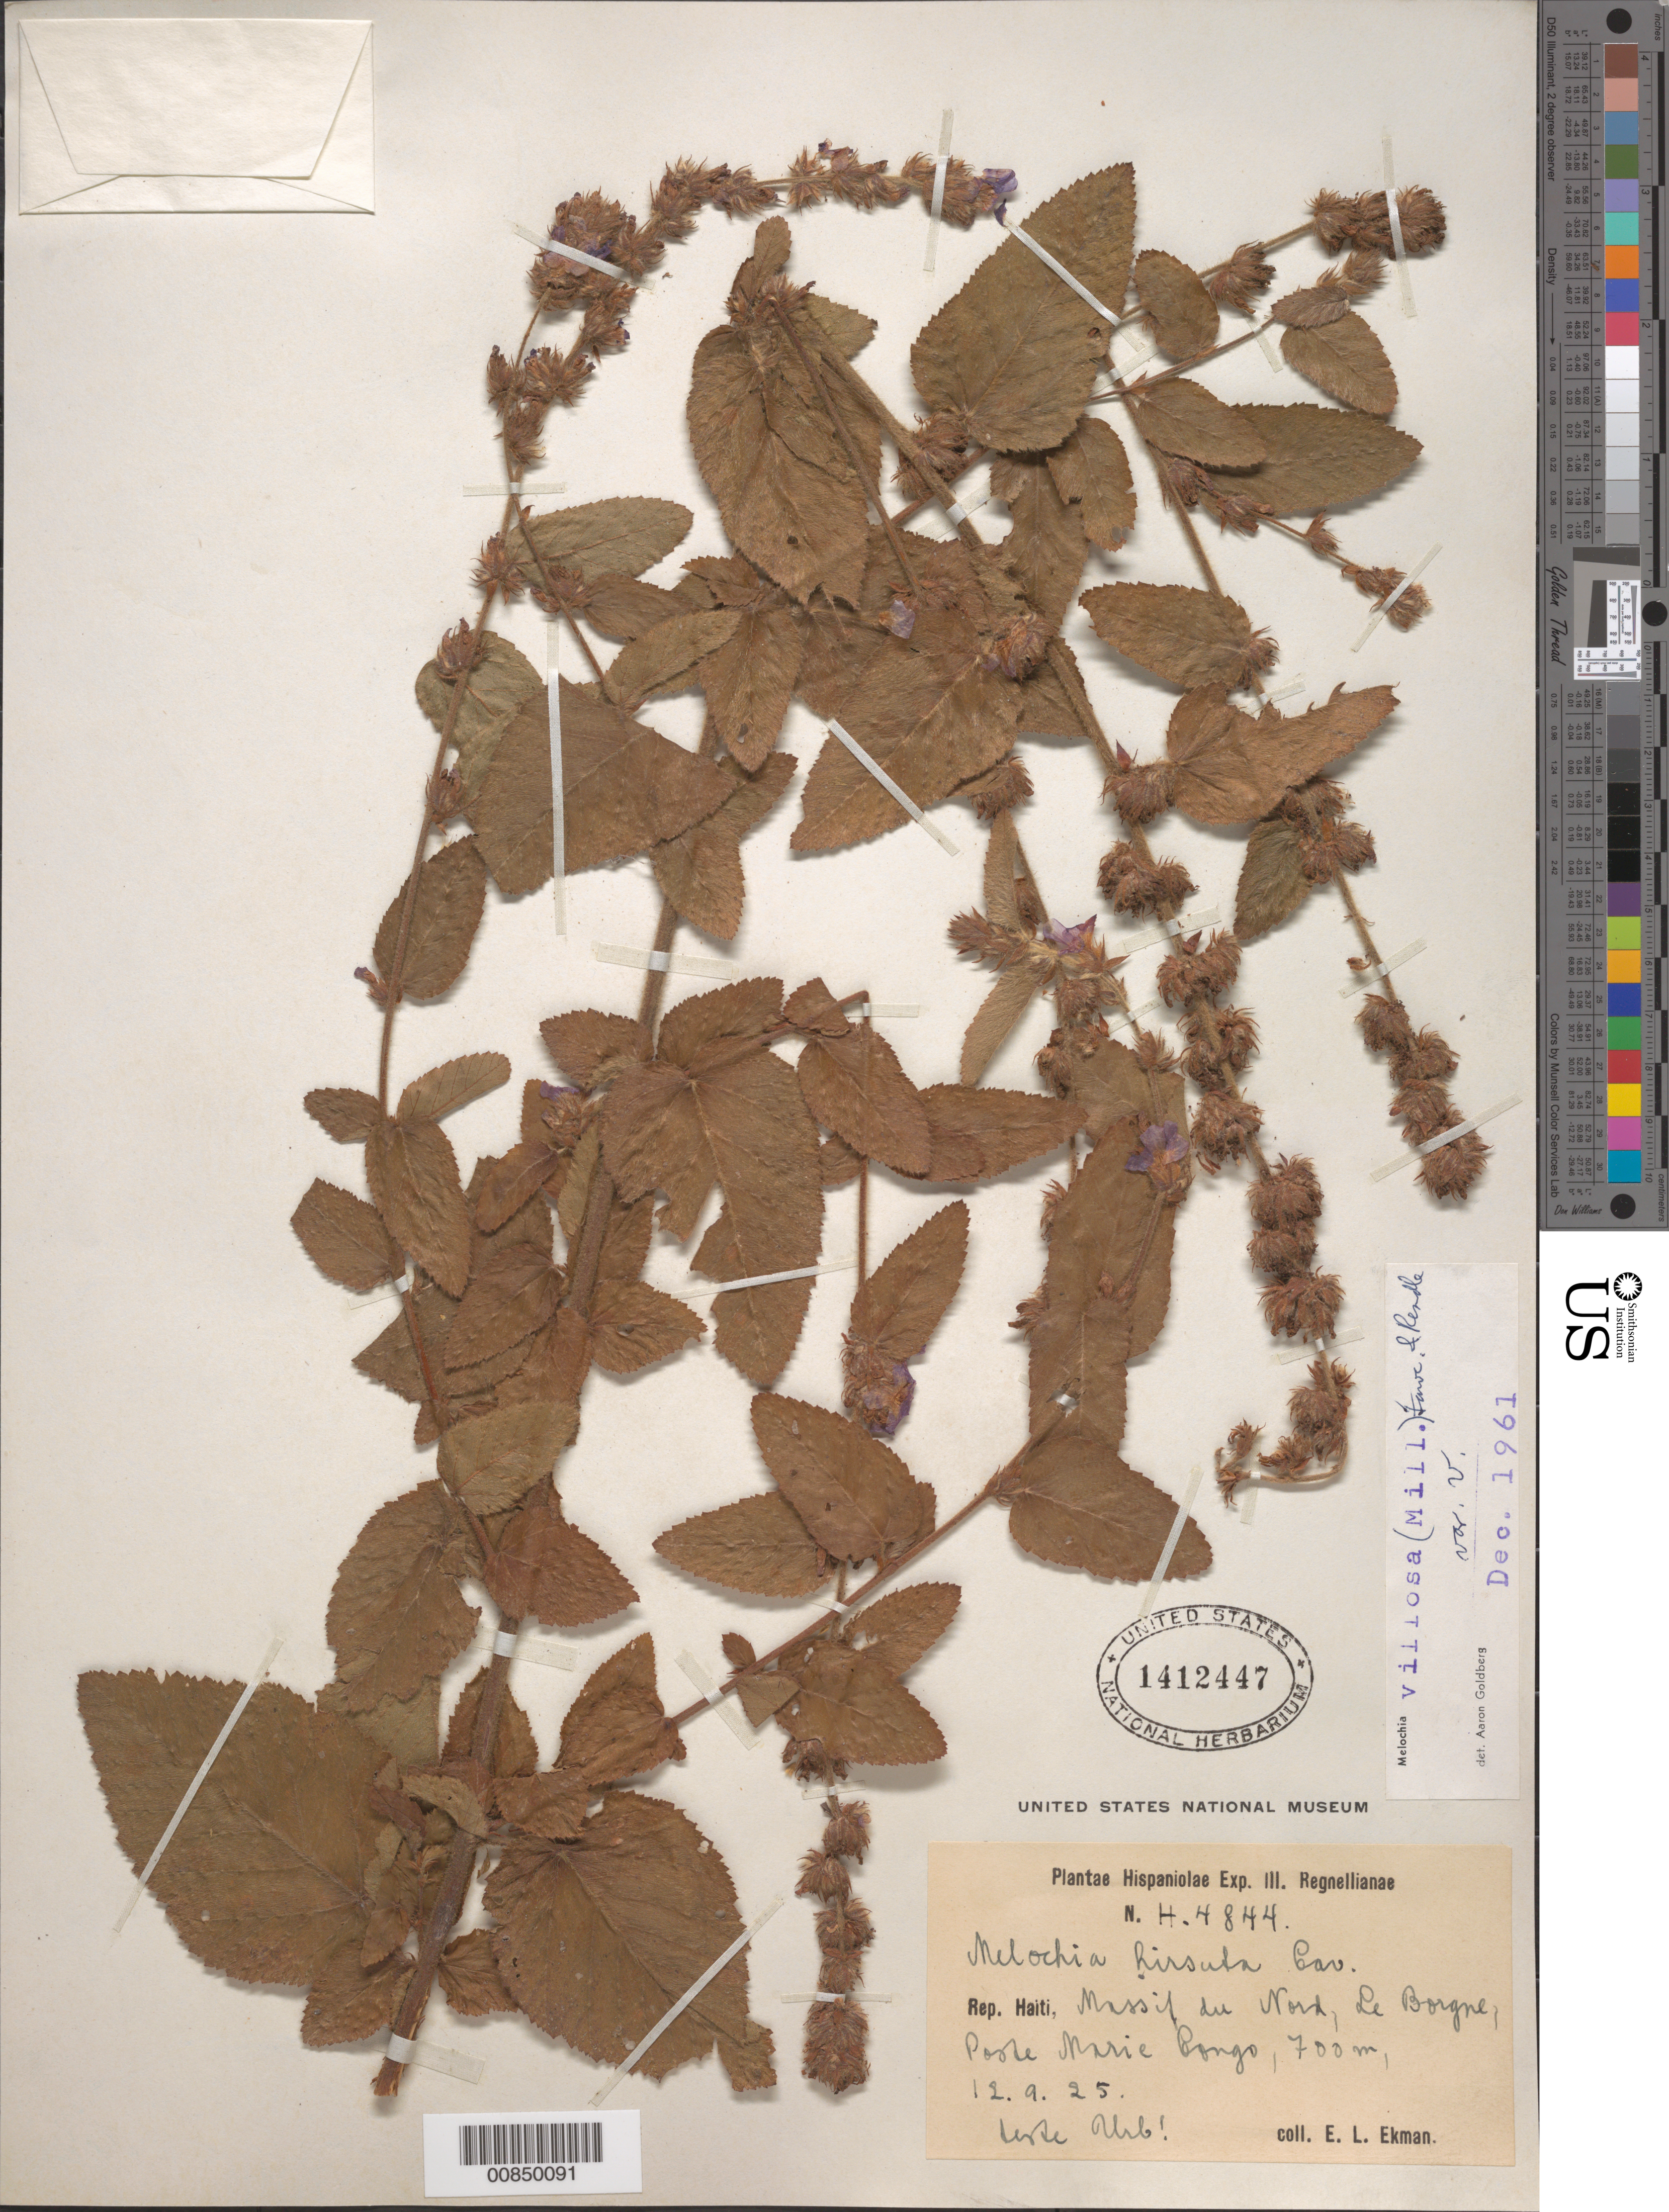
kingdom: Plantae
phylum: Tracheophyta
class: Magnoliopsida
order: Malvales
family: Malvaceae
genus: Melochia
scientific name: Melochia spicata var. spicata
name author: (L.) Fryxell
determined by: Dorr, L. J., (BOT), Smithsonian Institution - National Museum of Natural History (UNITED STATES)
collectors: E. L. Ekman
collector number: H 4844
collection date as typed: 12 Sep 1925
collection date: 1925-09-12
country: Haiti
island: Hispaniola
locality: Massif du Nord, Le Borgne, Porte Marie Congo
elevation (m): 700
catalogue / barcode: US 1412447